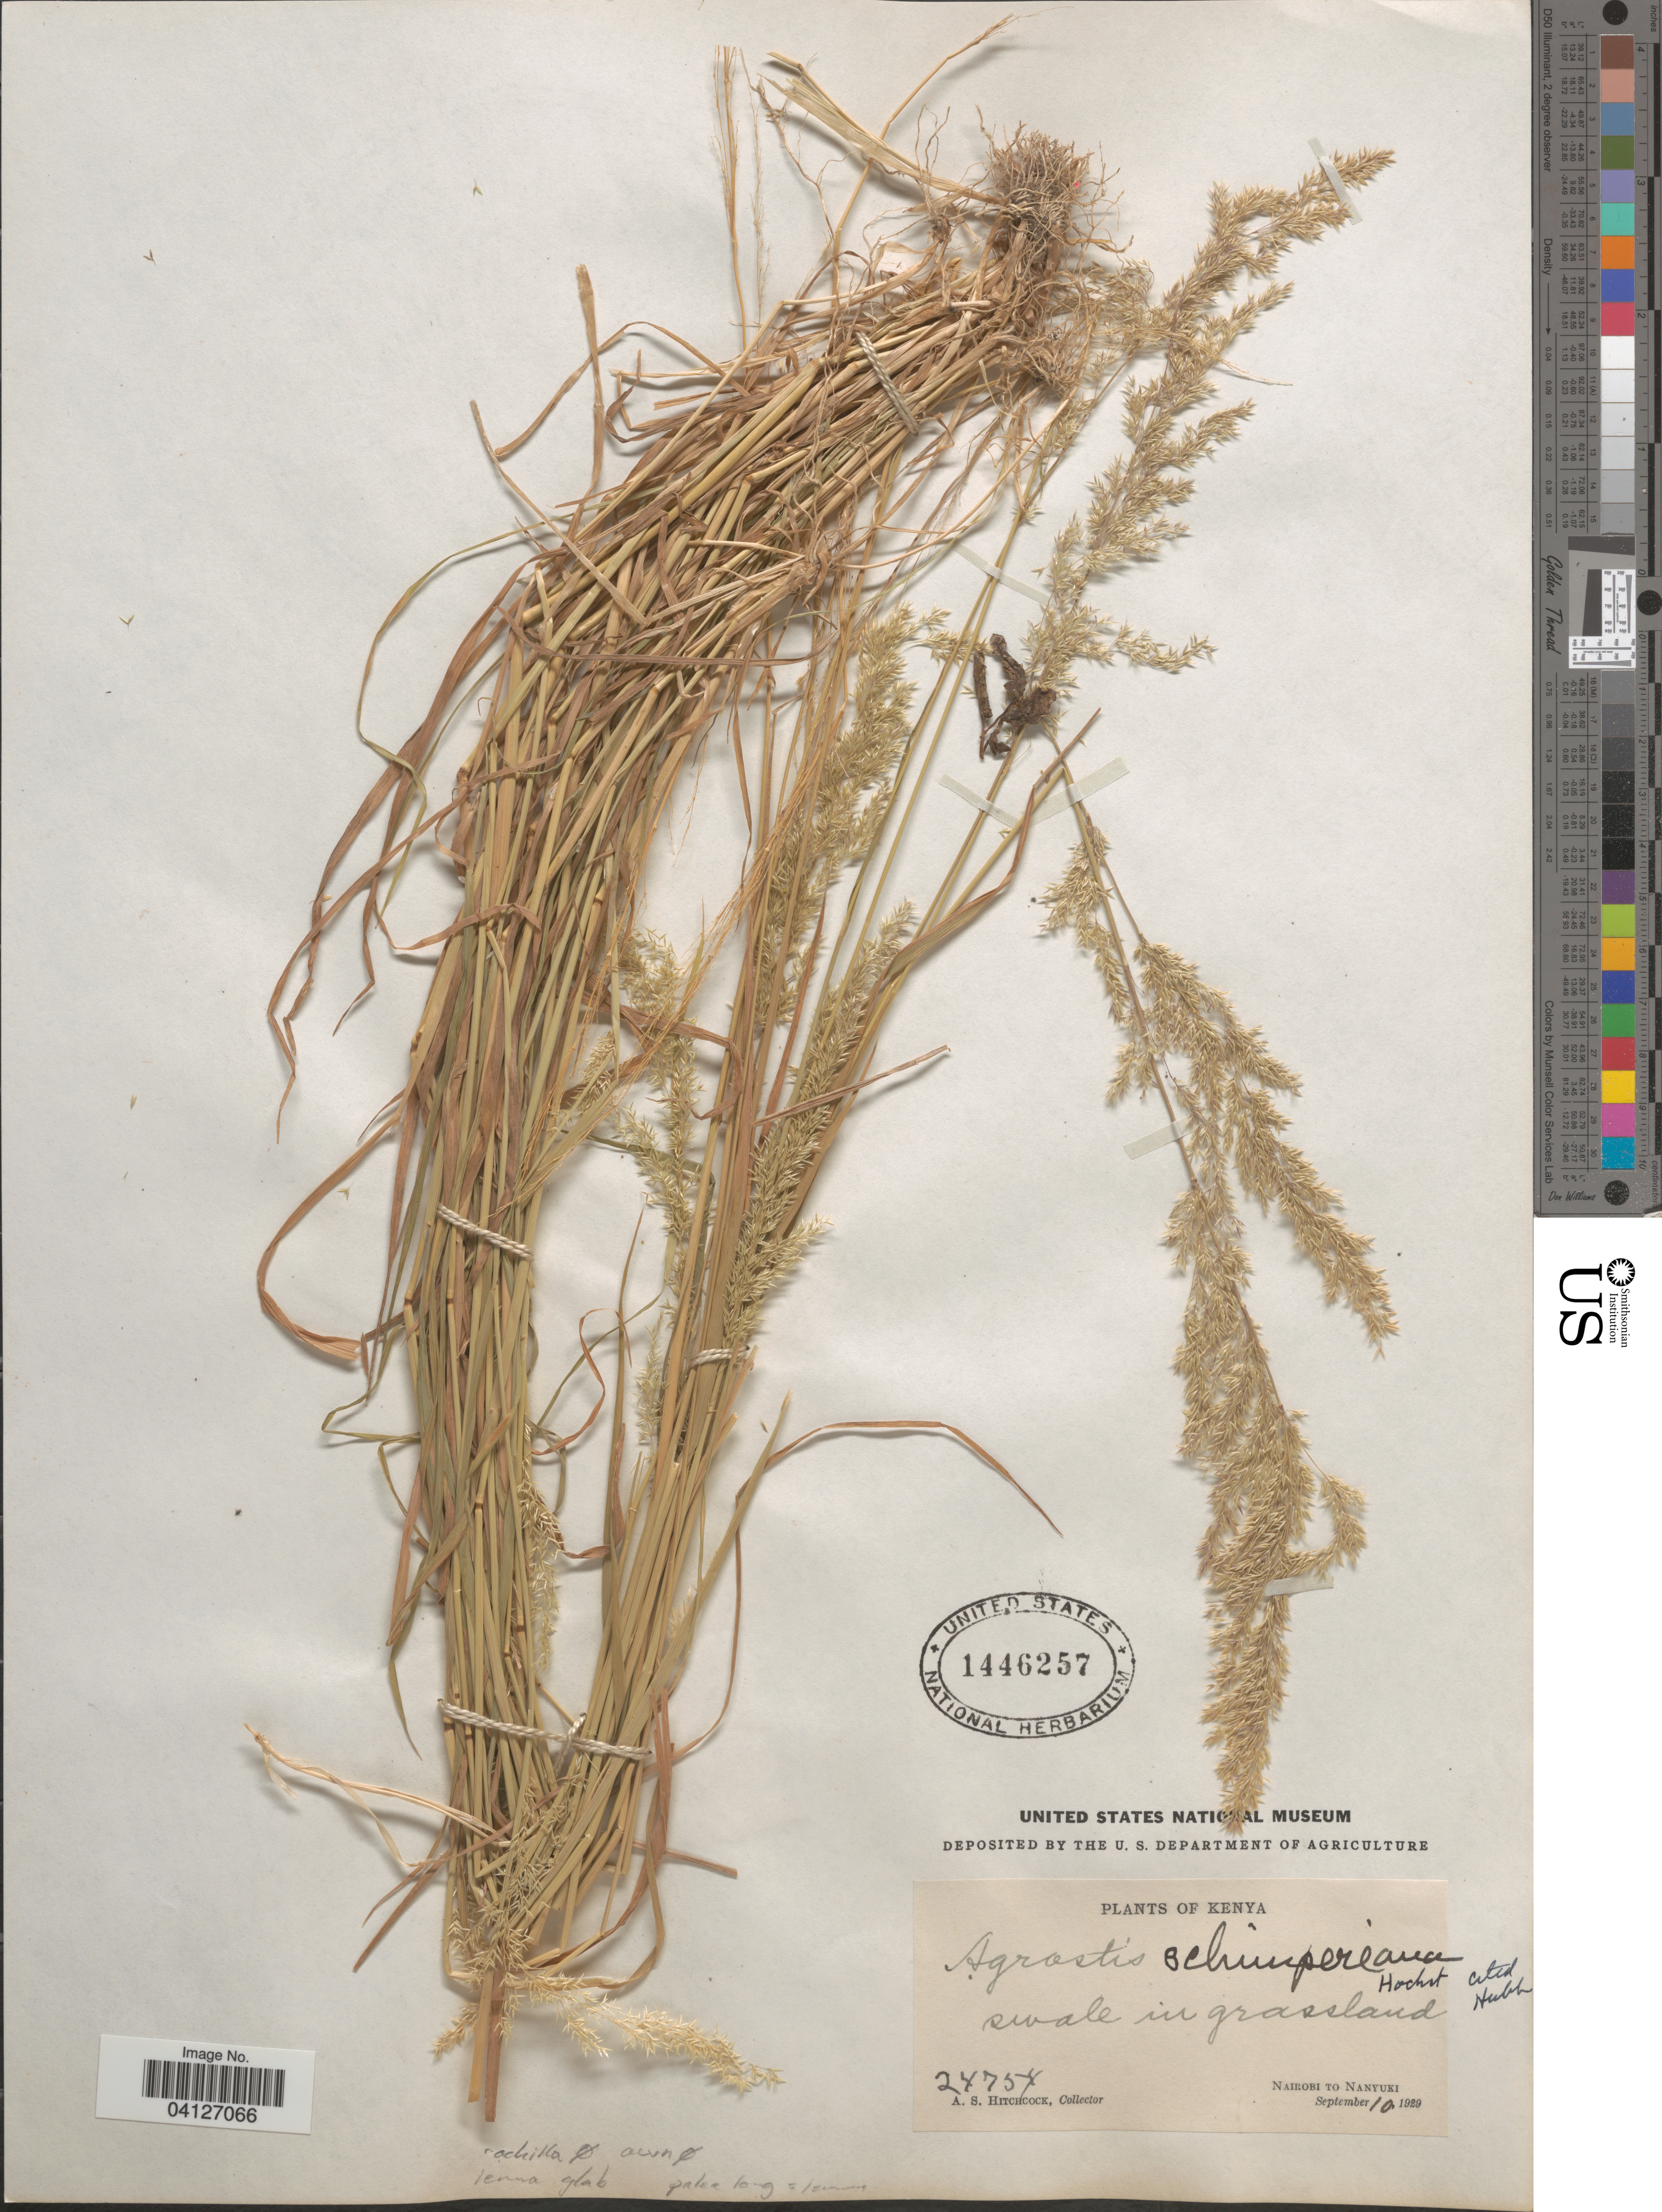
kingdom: Plantae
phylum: Tracheophyta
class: Liliopsida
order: Poales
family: Poaceae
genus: Agrostis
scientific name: Agrostis schimperiana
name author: Hochst. ex Steud.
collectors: A. S. Hitchcock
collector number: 24754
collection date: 1929-09-10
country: Kenya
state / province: Nairobi Area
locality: Swale in grassland. Nairobi to Nanyuki.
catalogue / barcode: US 1446257